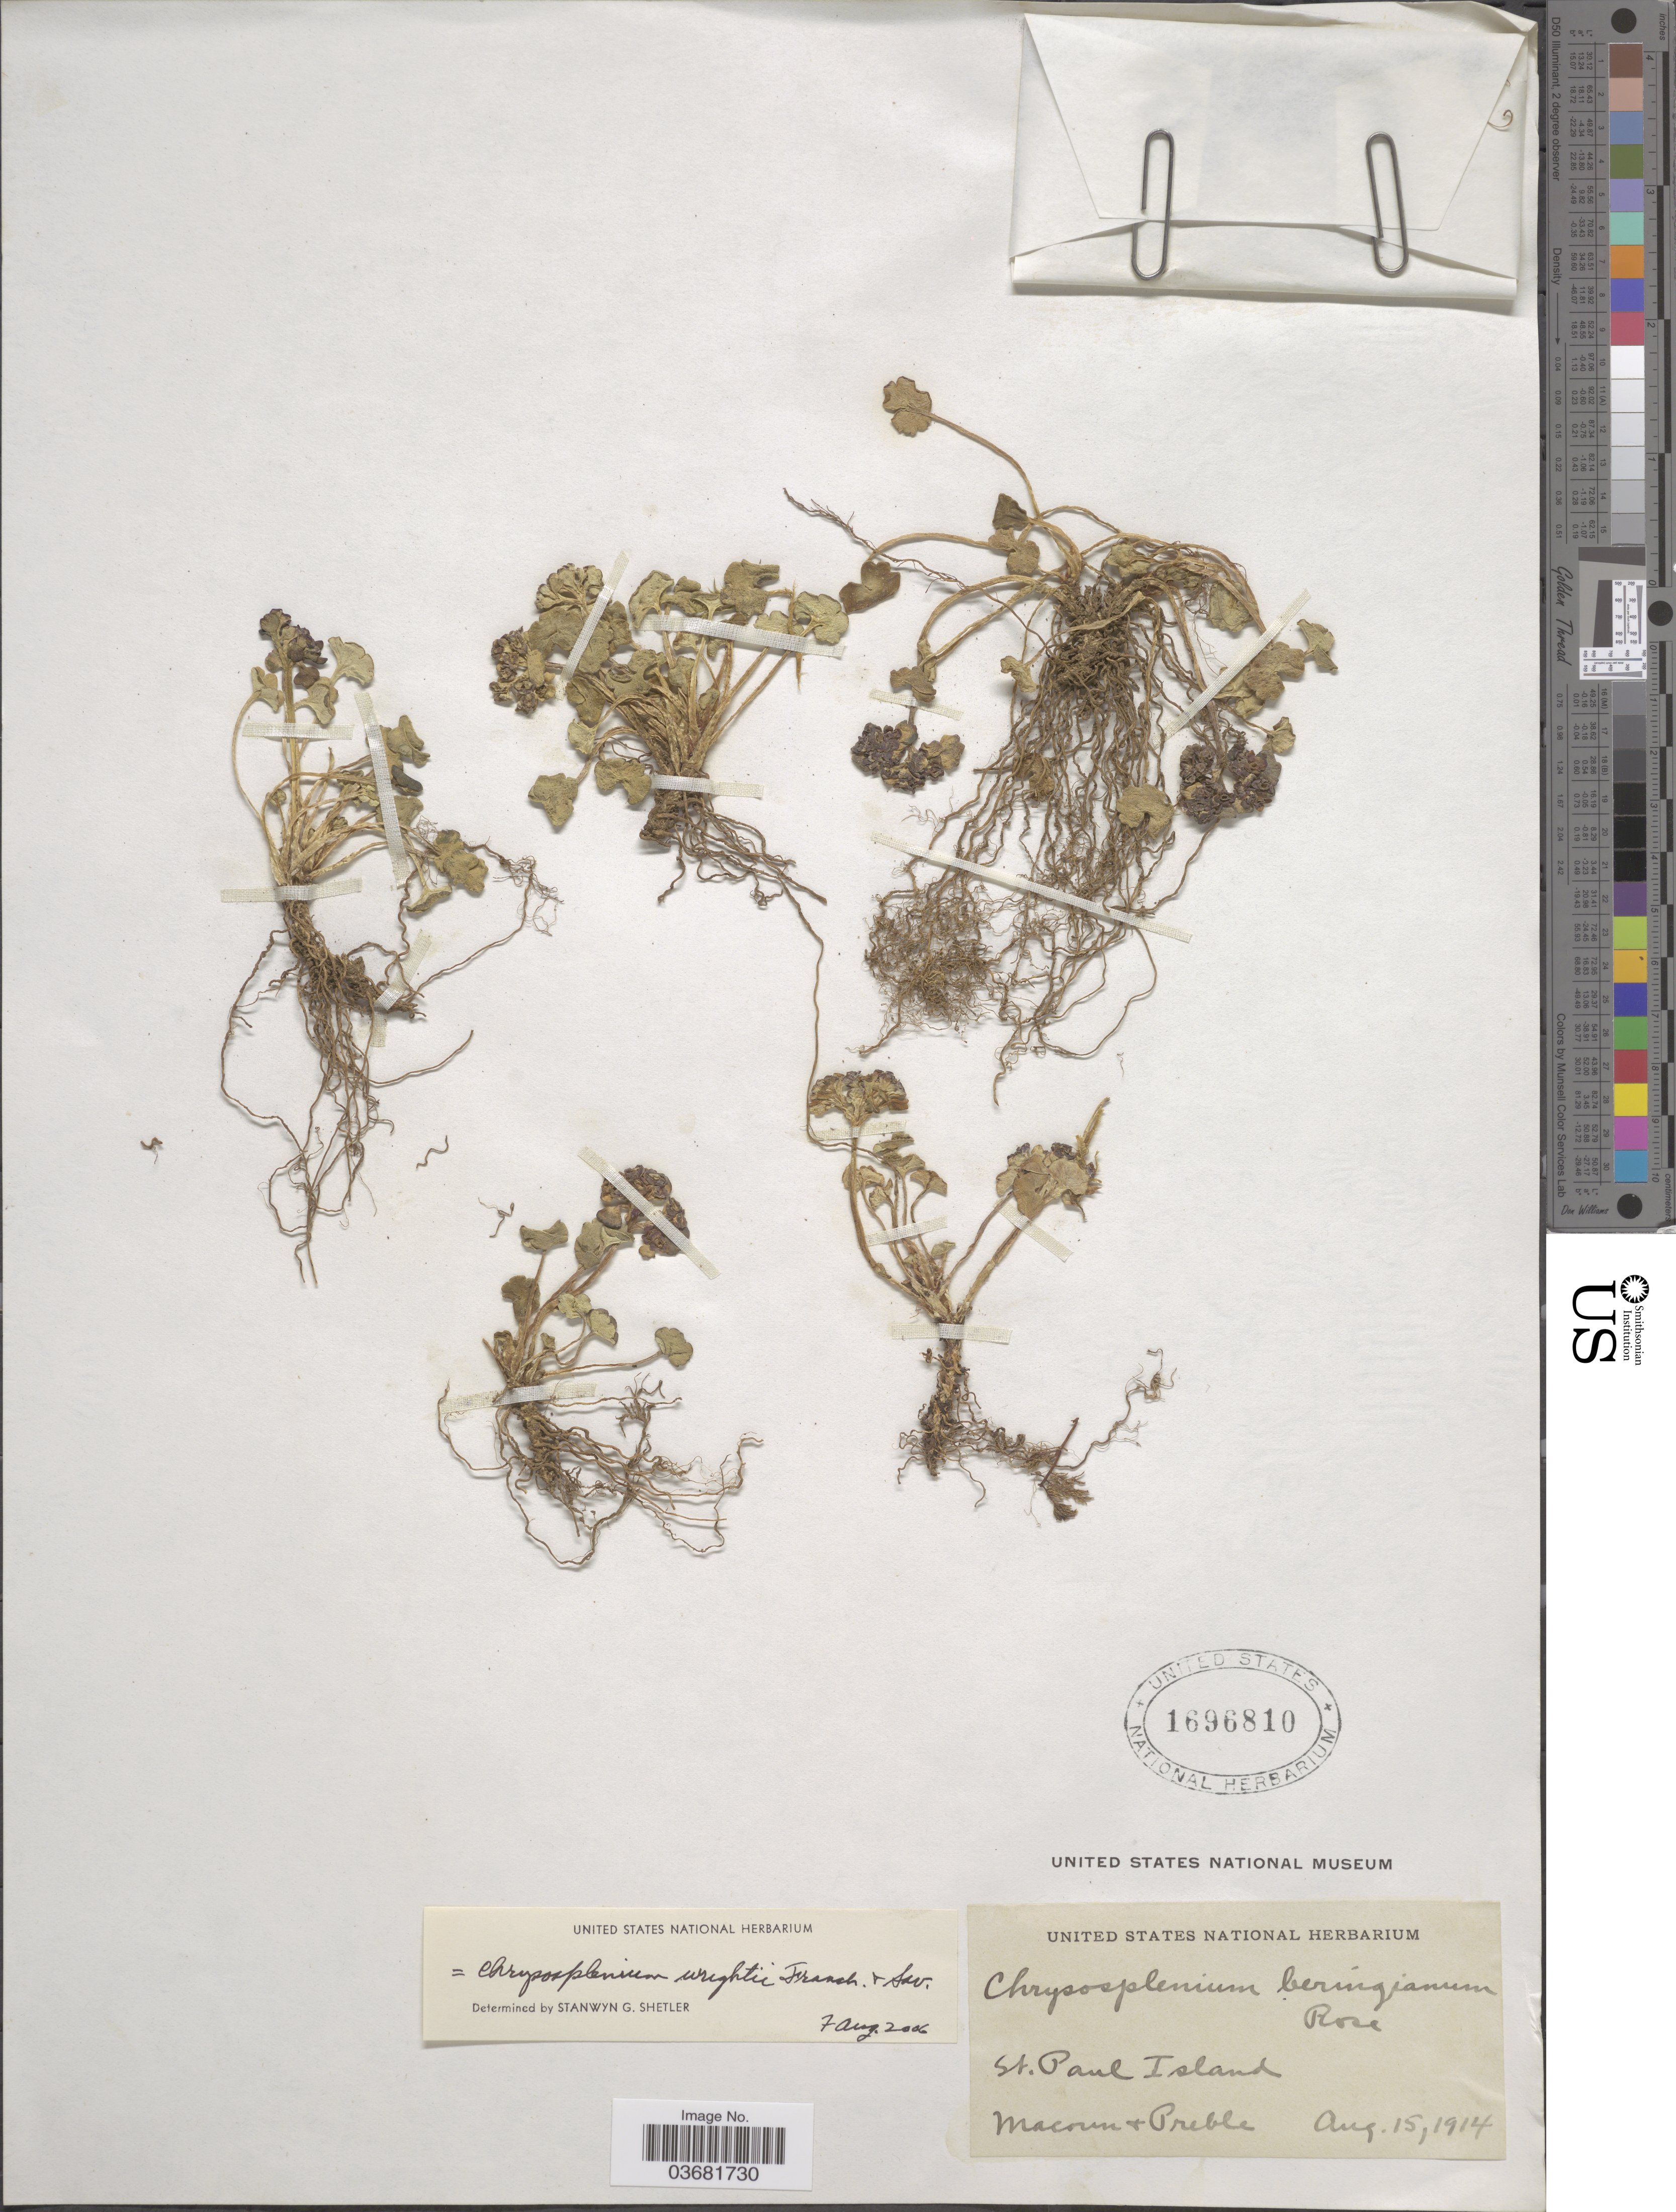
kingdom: Plantae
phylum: Tracheophyta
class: Magnoliopsida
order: Saxifragales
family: Saxifragaceae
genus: Chrysosplenium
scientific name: Chrysosplenium wrightii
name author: Franch. & Sav.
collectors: -- Macoun & Preble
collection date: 1914-08-15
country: United States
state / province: Alaska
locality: St. Paul Island.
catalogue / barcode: US 1696810